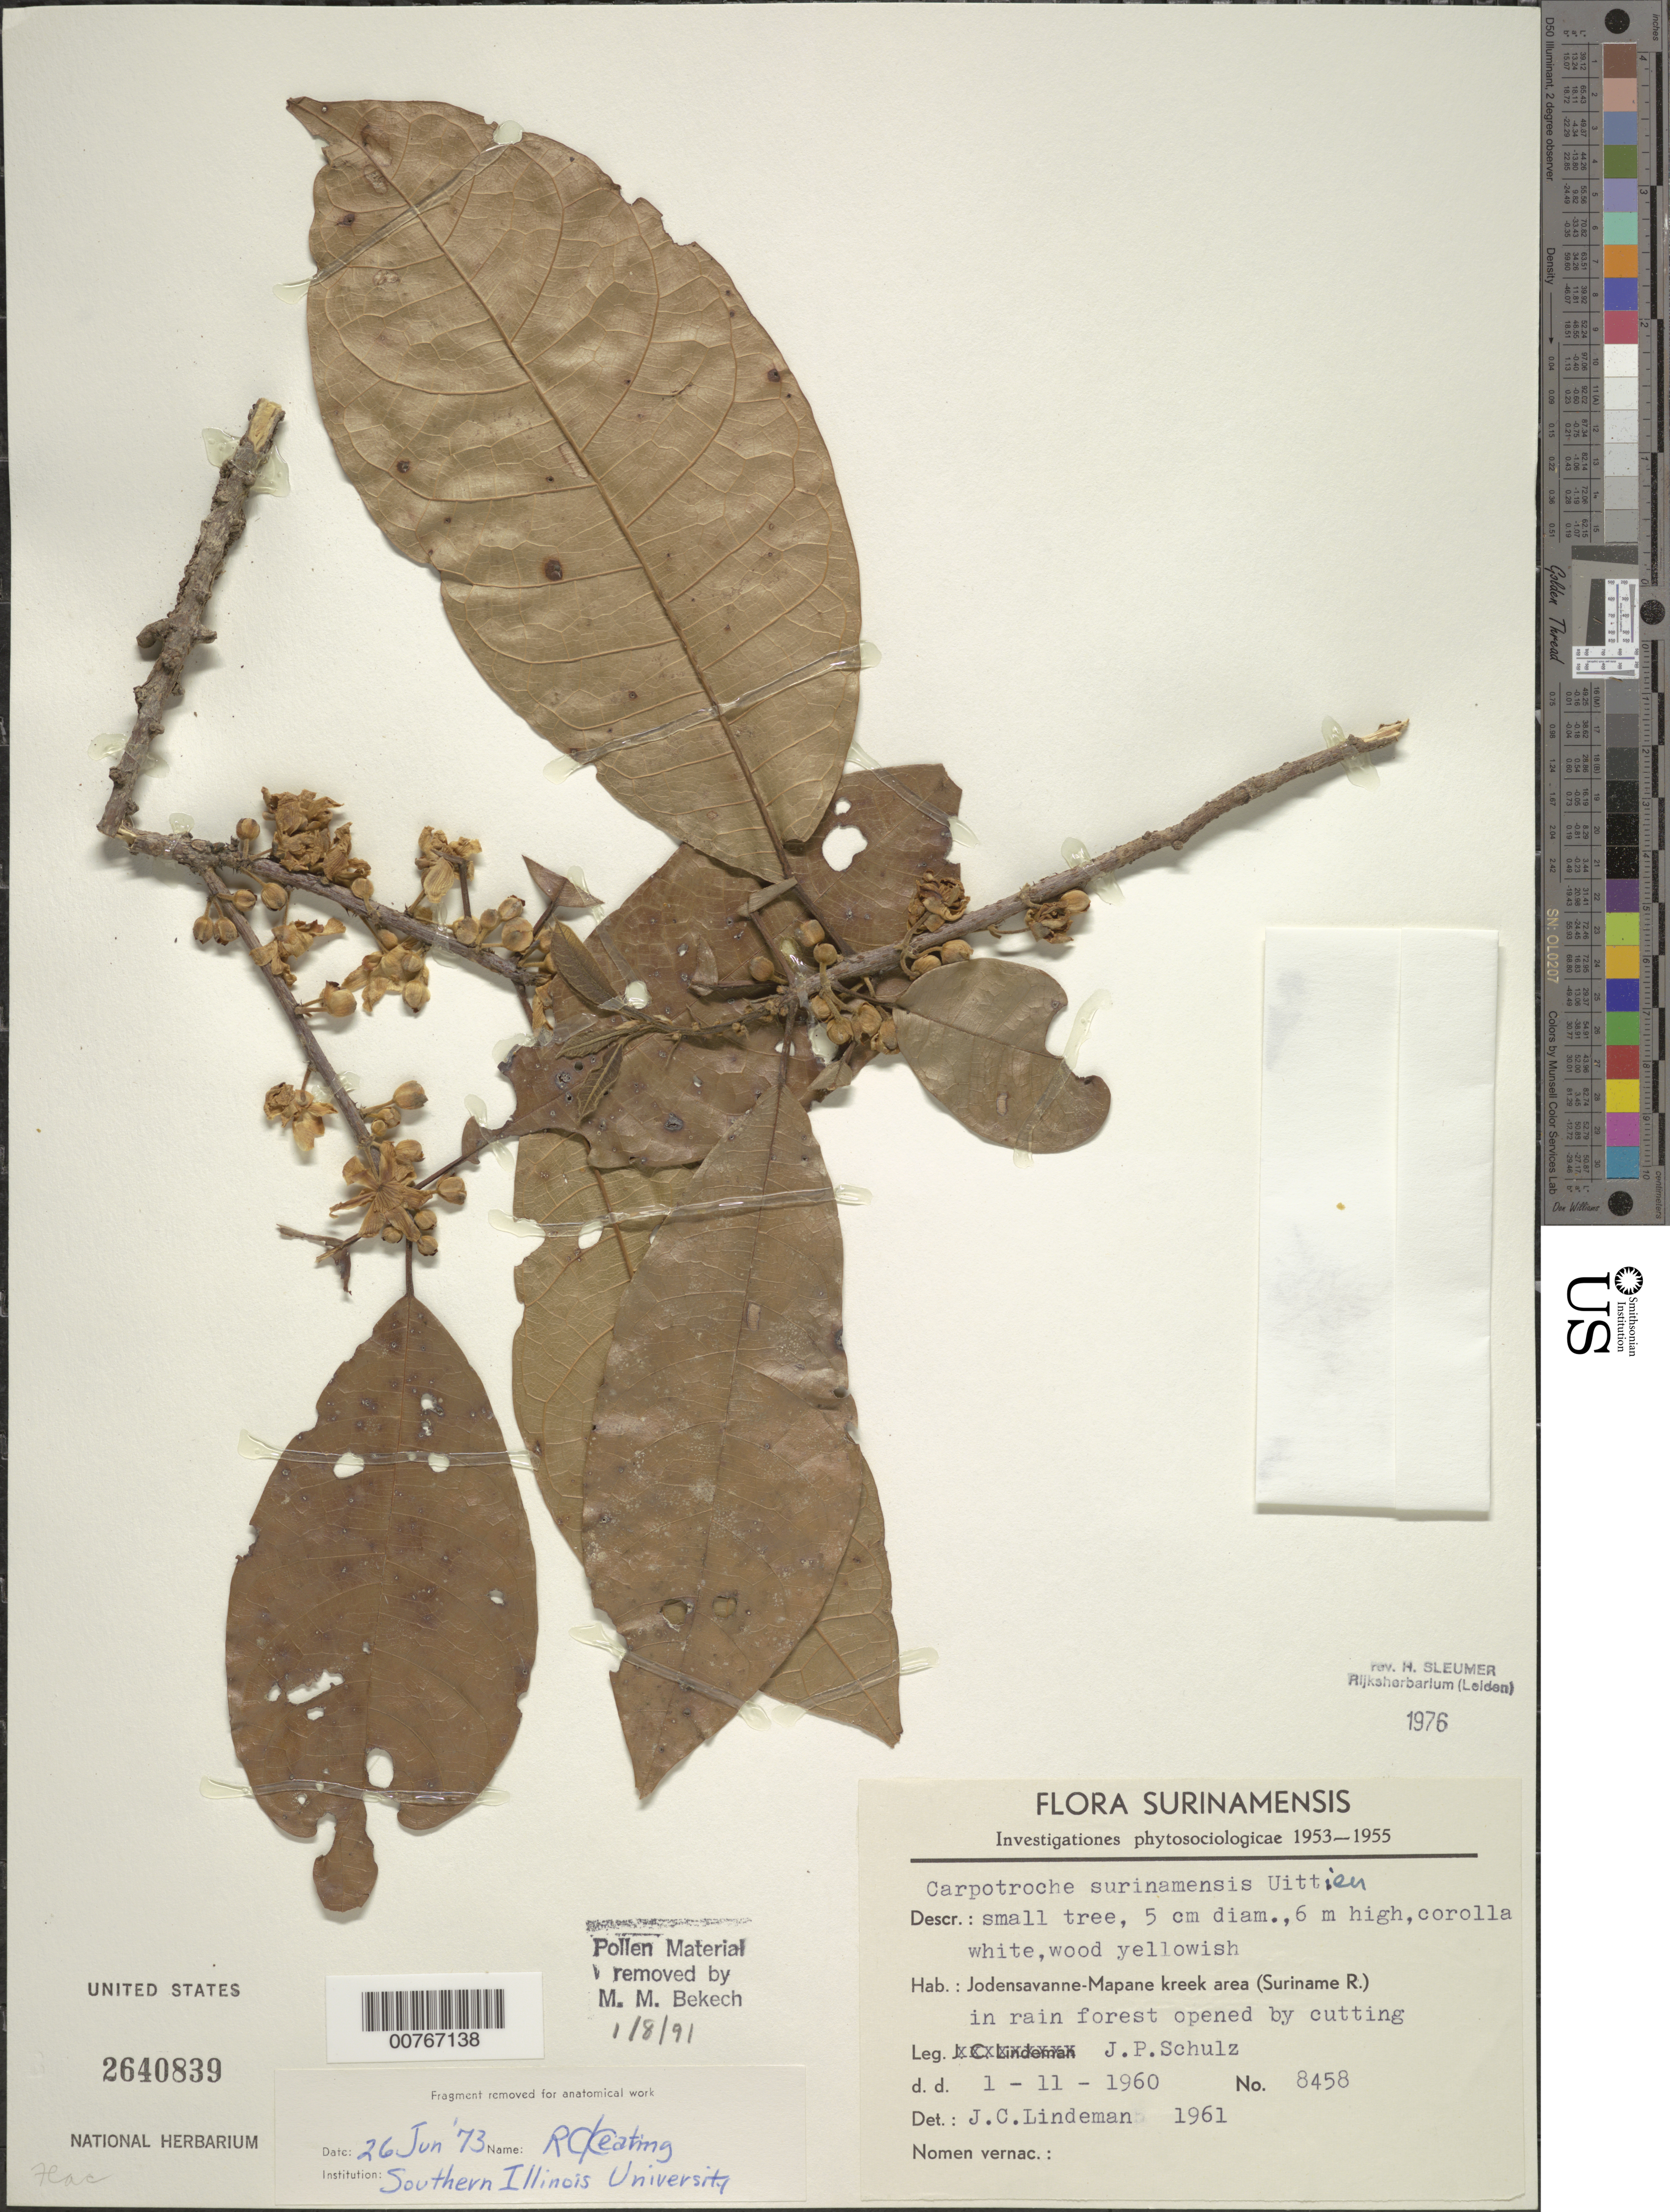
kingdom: Plantae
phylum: Tracheophyta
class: Magnoliopsida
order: Malpighiales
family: Achariaceae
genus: Carpotroche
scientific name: Carpotroche surinamensis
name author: Uittien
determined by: Sleumer, H. O.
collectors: J. P. Schulz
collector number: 8458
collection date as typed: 1-Nov-60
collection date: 1960-11-01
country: Suriname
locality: Jodensavanne-Mapane kreek area (SURINAMEe River)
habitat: Rainforest opened by cutting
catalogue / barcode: US 2640839